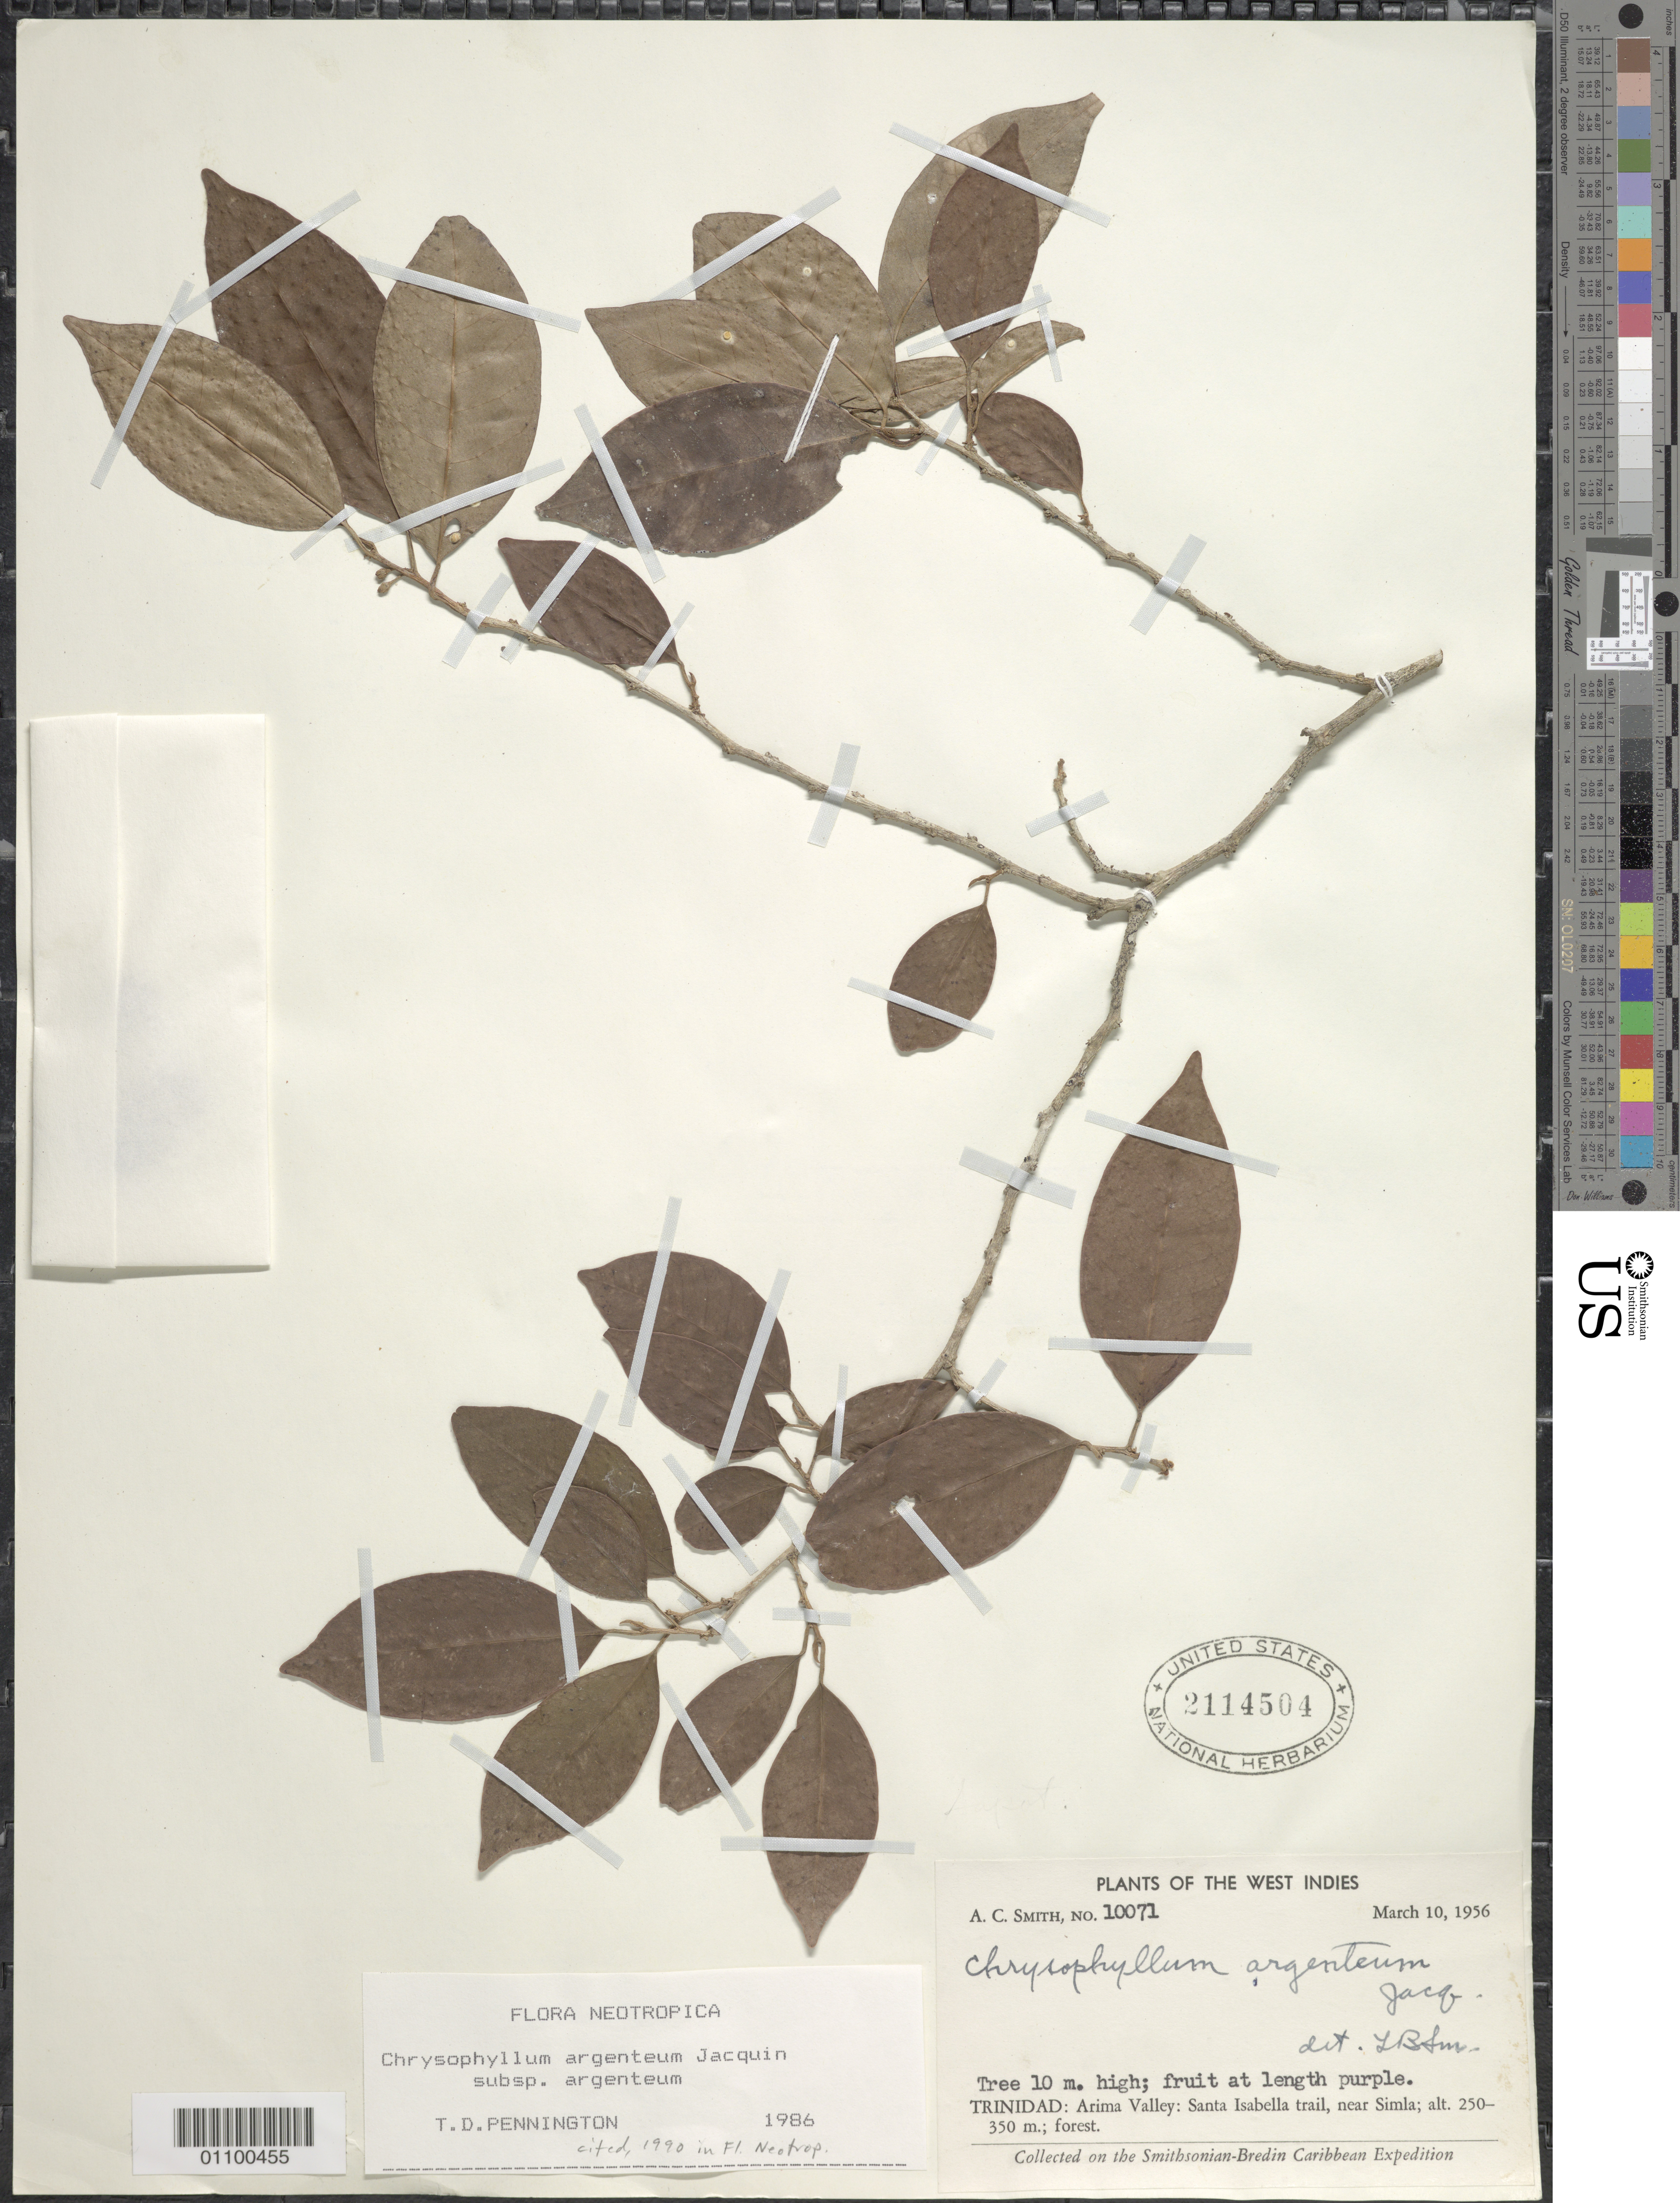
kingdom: Plantae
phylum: Tracheophyta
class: Magnoliopsida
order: Ericales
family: Sapotaceae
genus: Chrysophyllum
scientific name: Chrysophyllum argenteum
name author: Jacq.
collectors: A. C. Smith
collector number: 10071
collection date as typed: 10 Mar 1956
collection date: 1956-03-10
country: Trinidad and Tobago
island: Trinidad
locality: Arima Valley: Santa Isabella trail, near Simla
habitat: forest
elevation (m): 250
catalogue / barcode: US 2114504